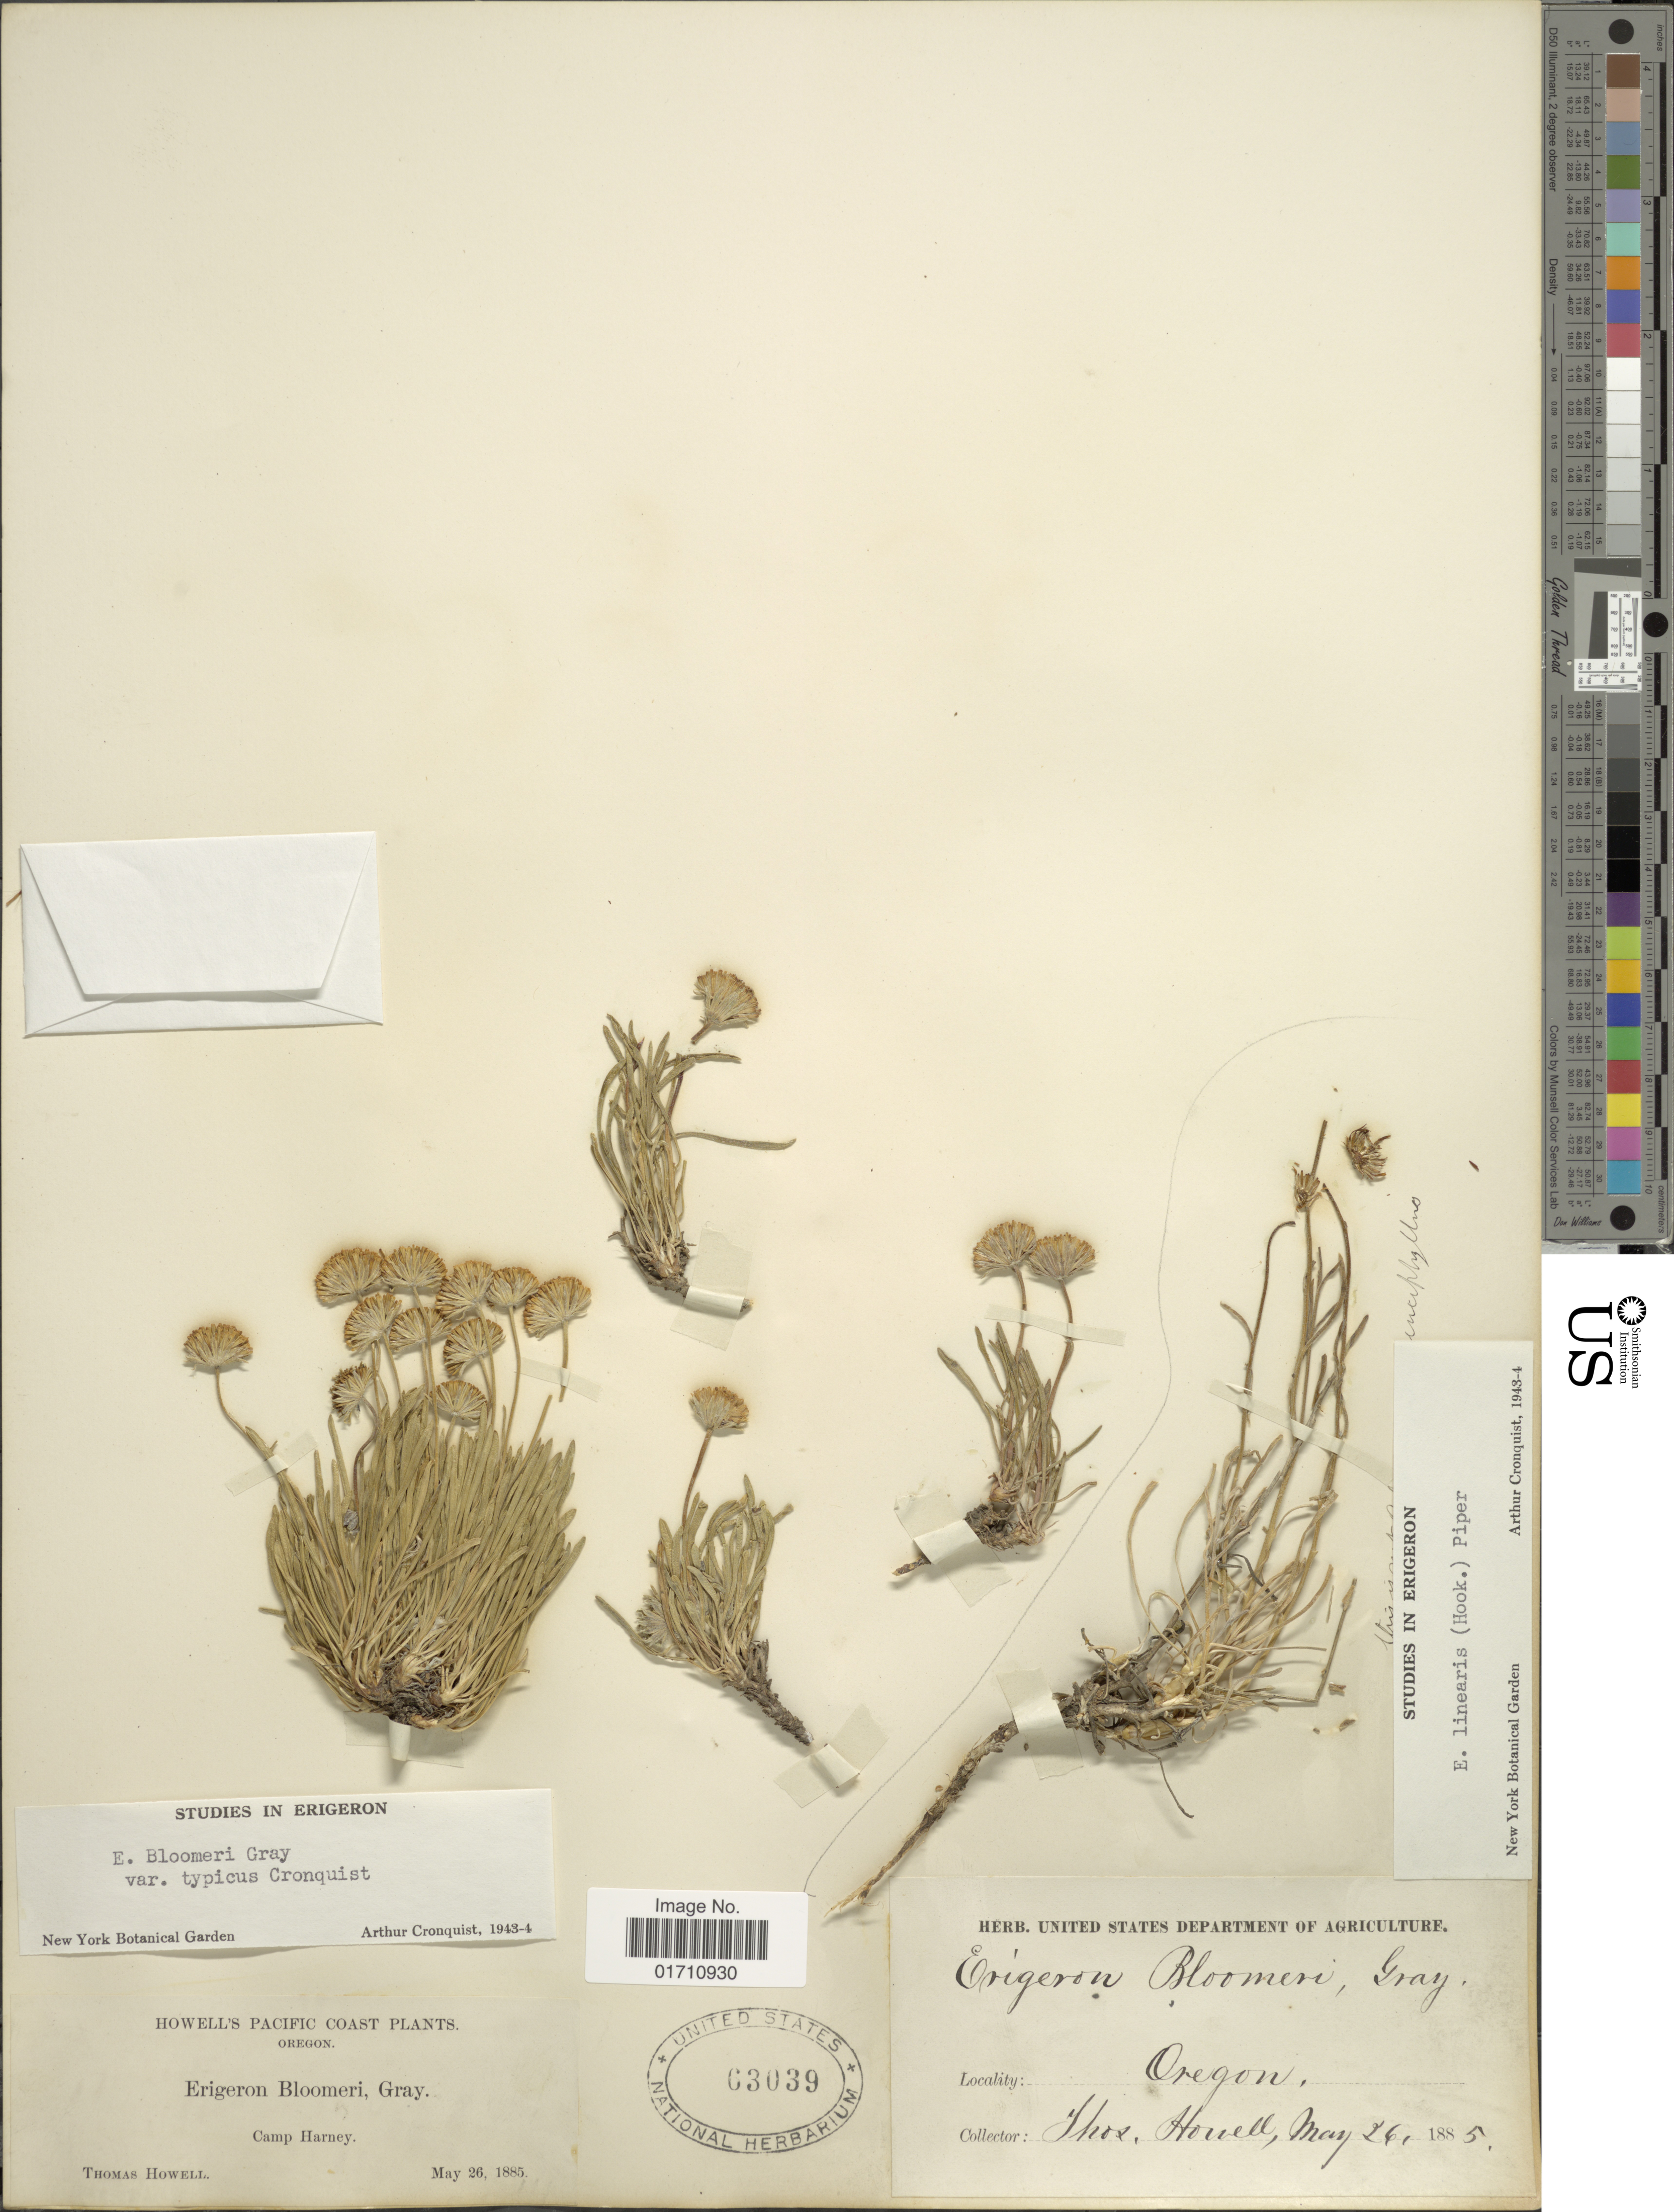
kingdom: Plantae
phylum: Tracheophyta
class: Magnoliopsida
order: Asterales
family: Asteraceae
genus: Erigeron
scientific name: Erigeron bloomeri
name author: A. Gray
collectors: T. Howell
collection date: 1885-05-26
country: United States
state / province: Oregon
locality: Howell's Pacific Coast, Camp Harney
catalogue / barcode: US 63039